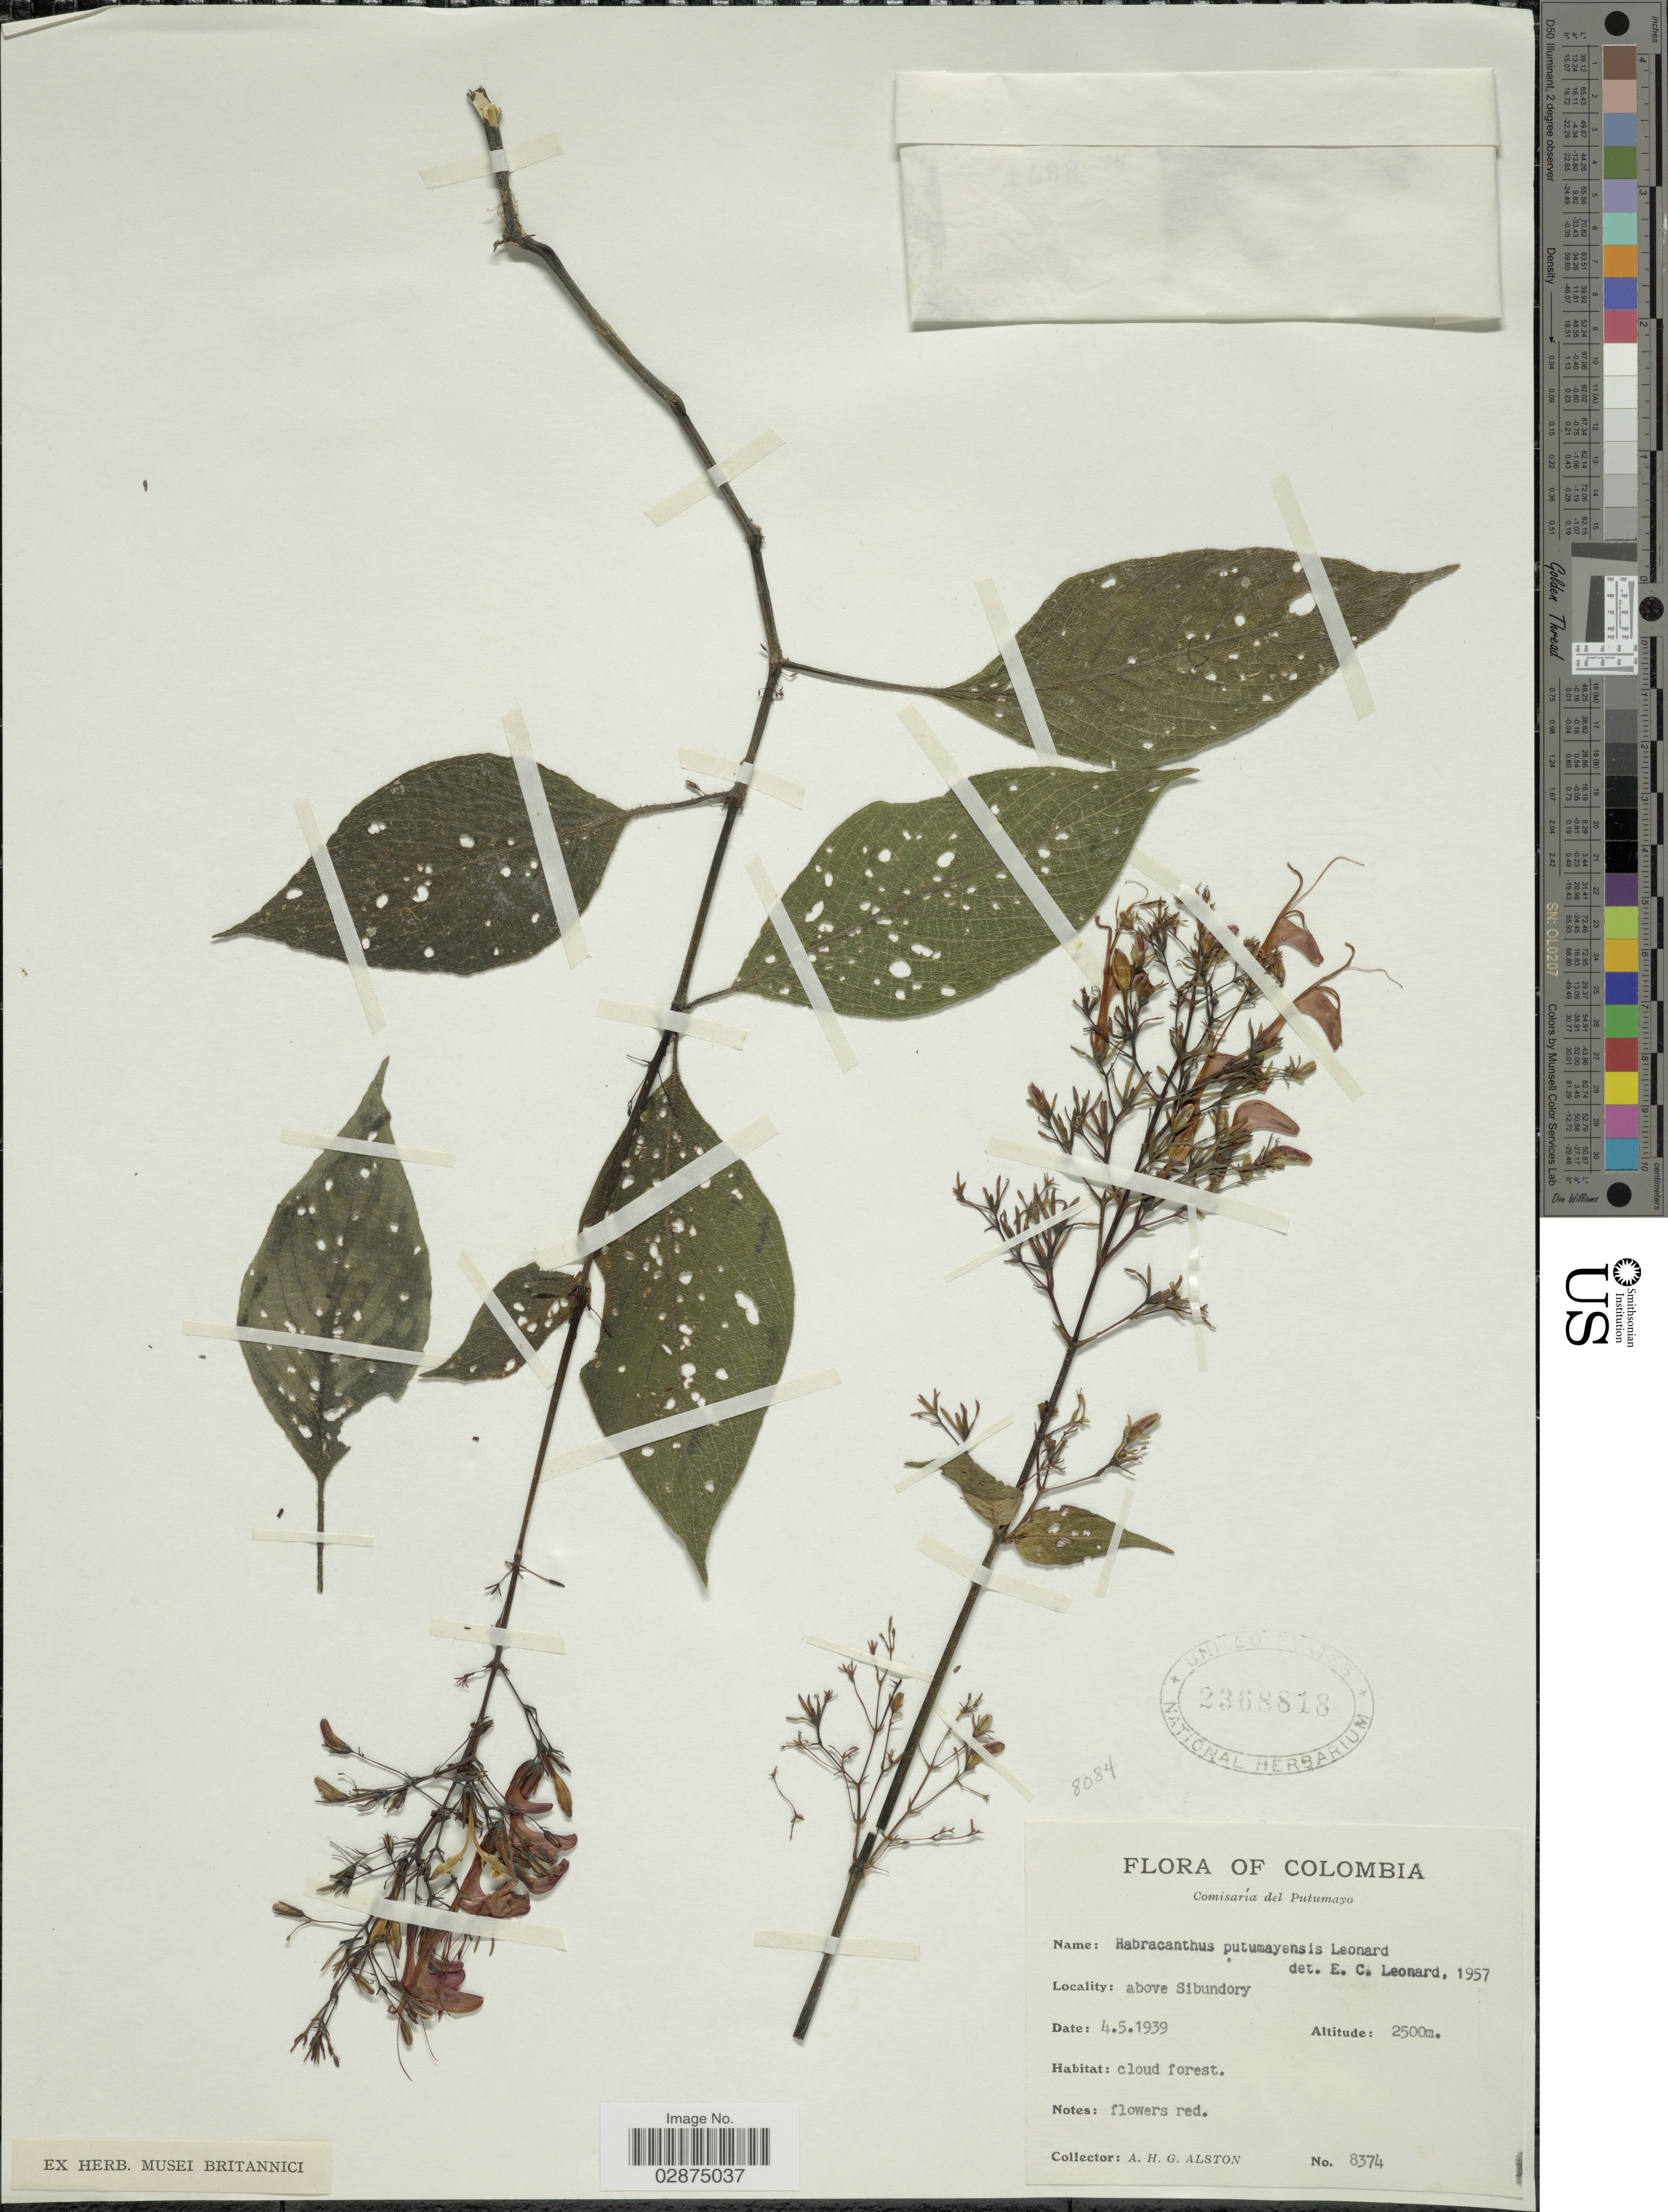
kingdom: Plantae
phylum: Tracheophyta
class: Magnoliopsida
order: Lamiales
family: Acanthaceae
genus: Habracanthus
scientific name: Habracanthus putumayensis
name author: Leonard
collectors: A. H. Alston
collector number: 8374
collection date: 1939-05-04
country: Colombia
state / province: Putumayo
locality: Comisaría del Putumayo. Above Sibundory.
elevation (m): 2500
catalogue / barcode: US 2368818